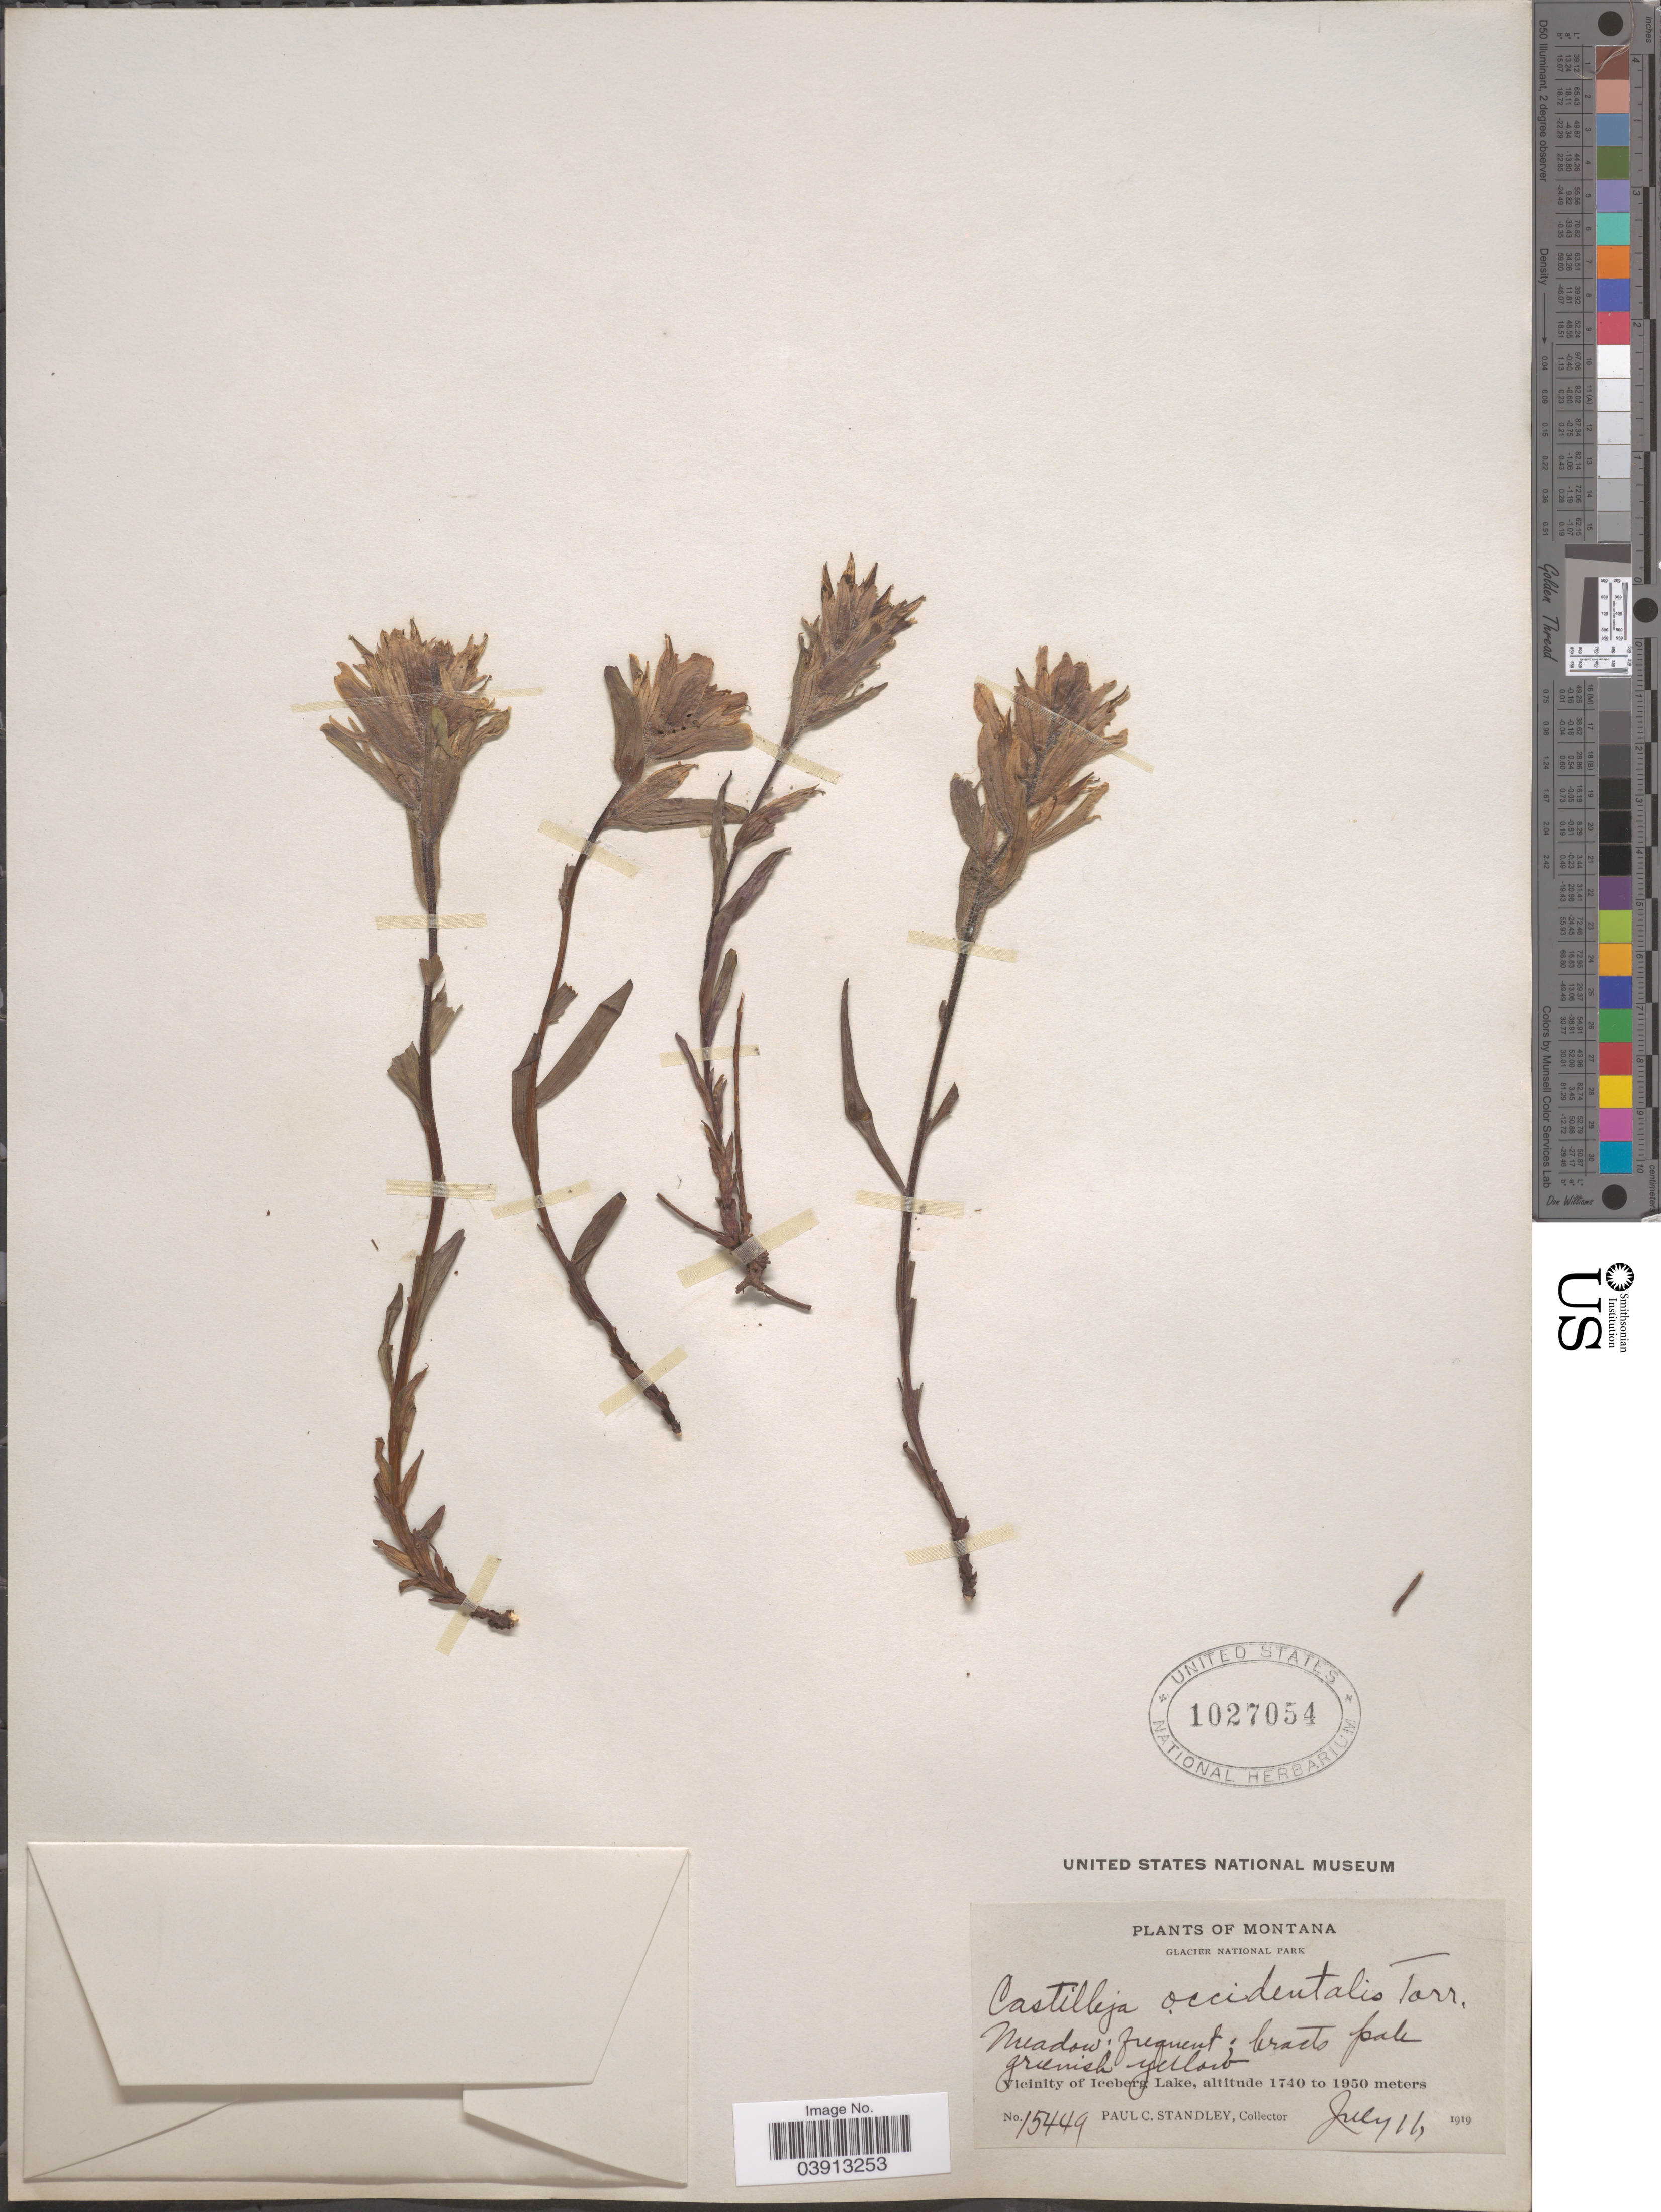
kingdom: Plantae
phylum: Tracheophyta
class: Magnoliopsida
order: Lamiales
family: Orobanchaceae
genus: Castilleja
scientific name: Castilleja occidentalis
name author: Torr.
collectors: P. C. Standley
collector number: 15449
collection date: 1919-07-11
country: United States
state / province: Montana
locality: Glacier National Park. Vicinity of Iceberg Lake.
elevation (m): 1740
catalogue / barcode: US 1027054